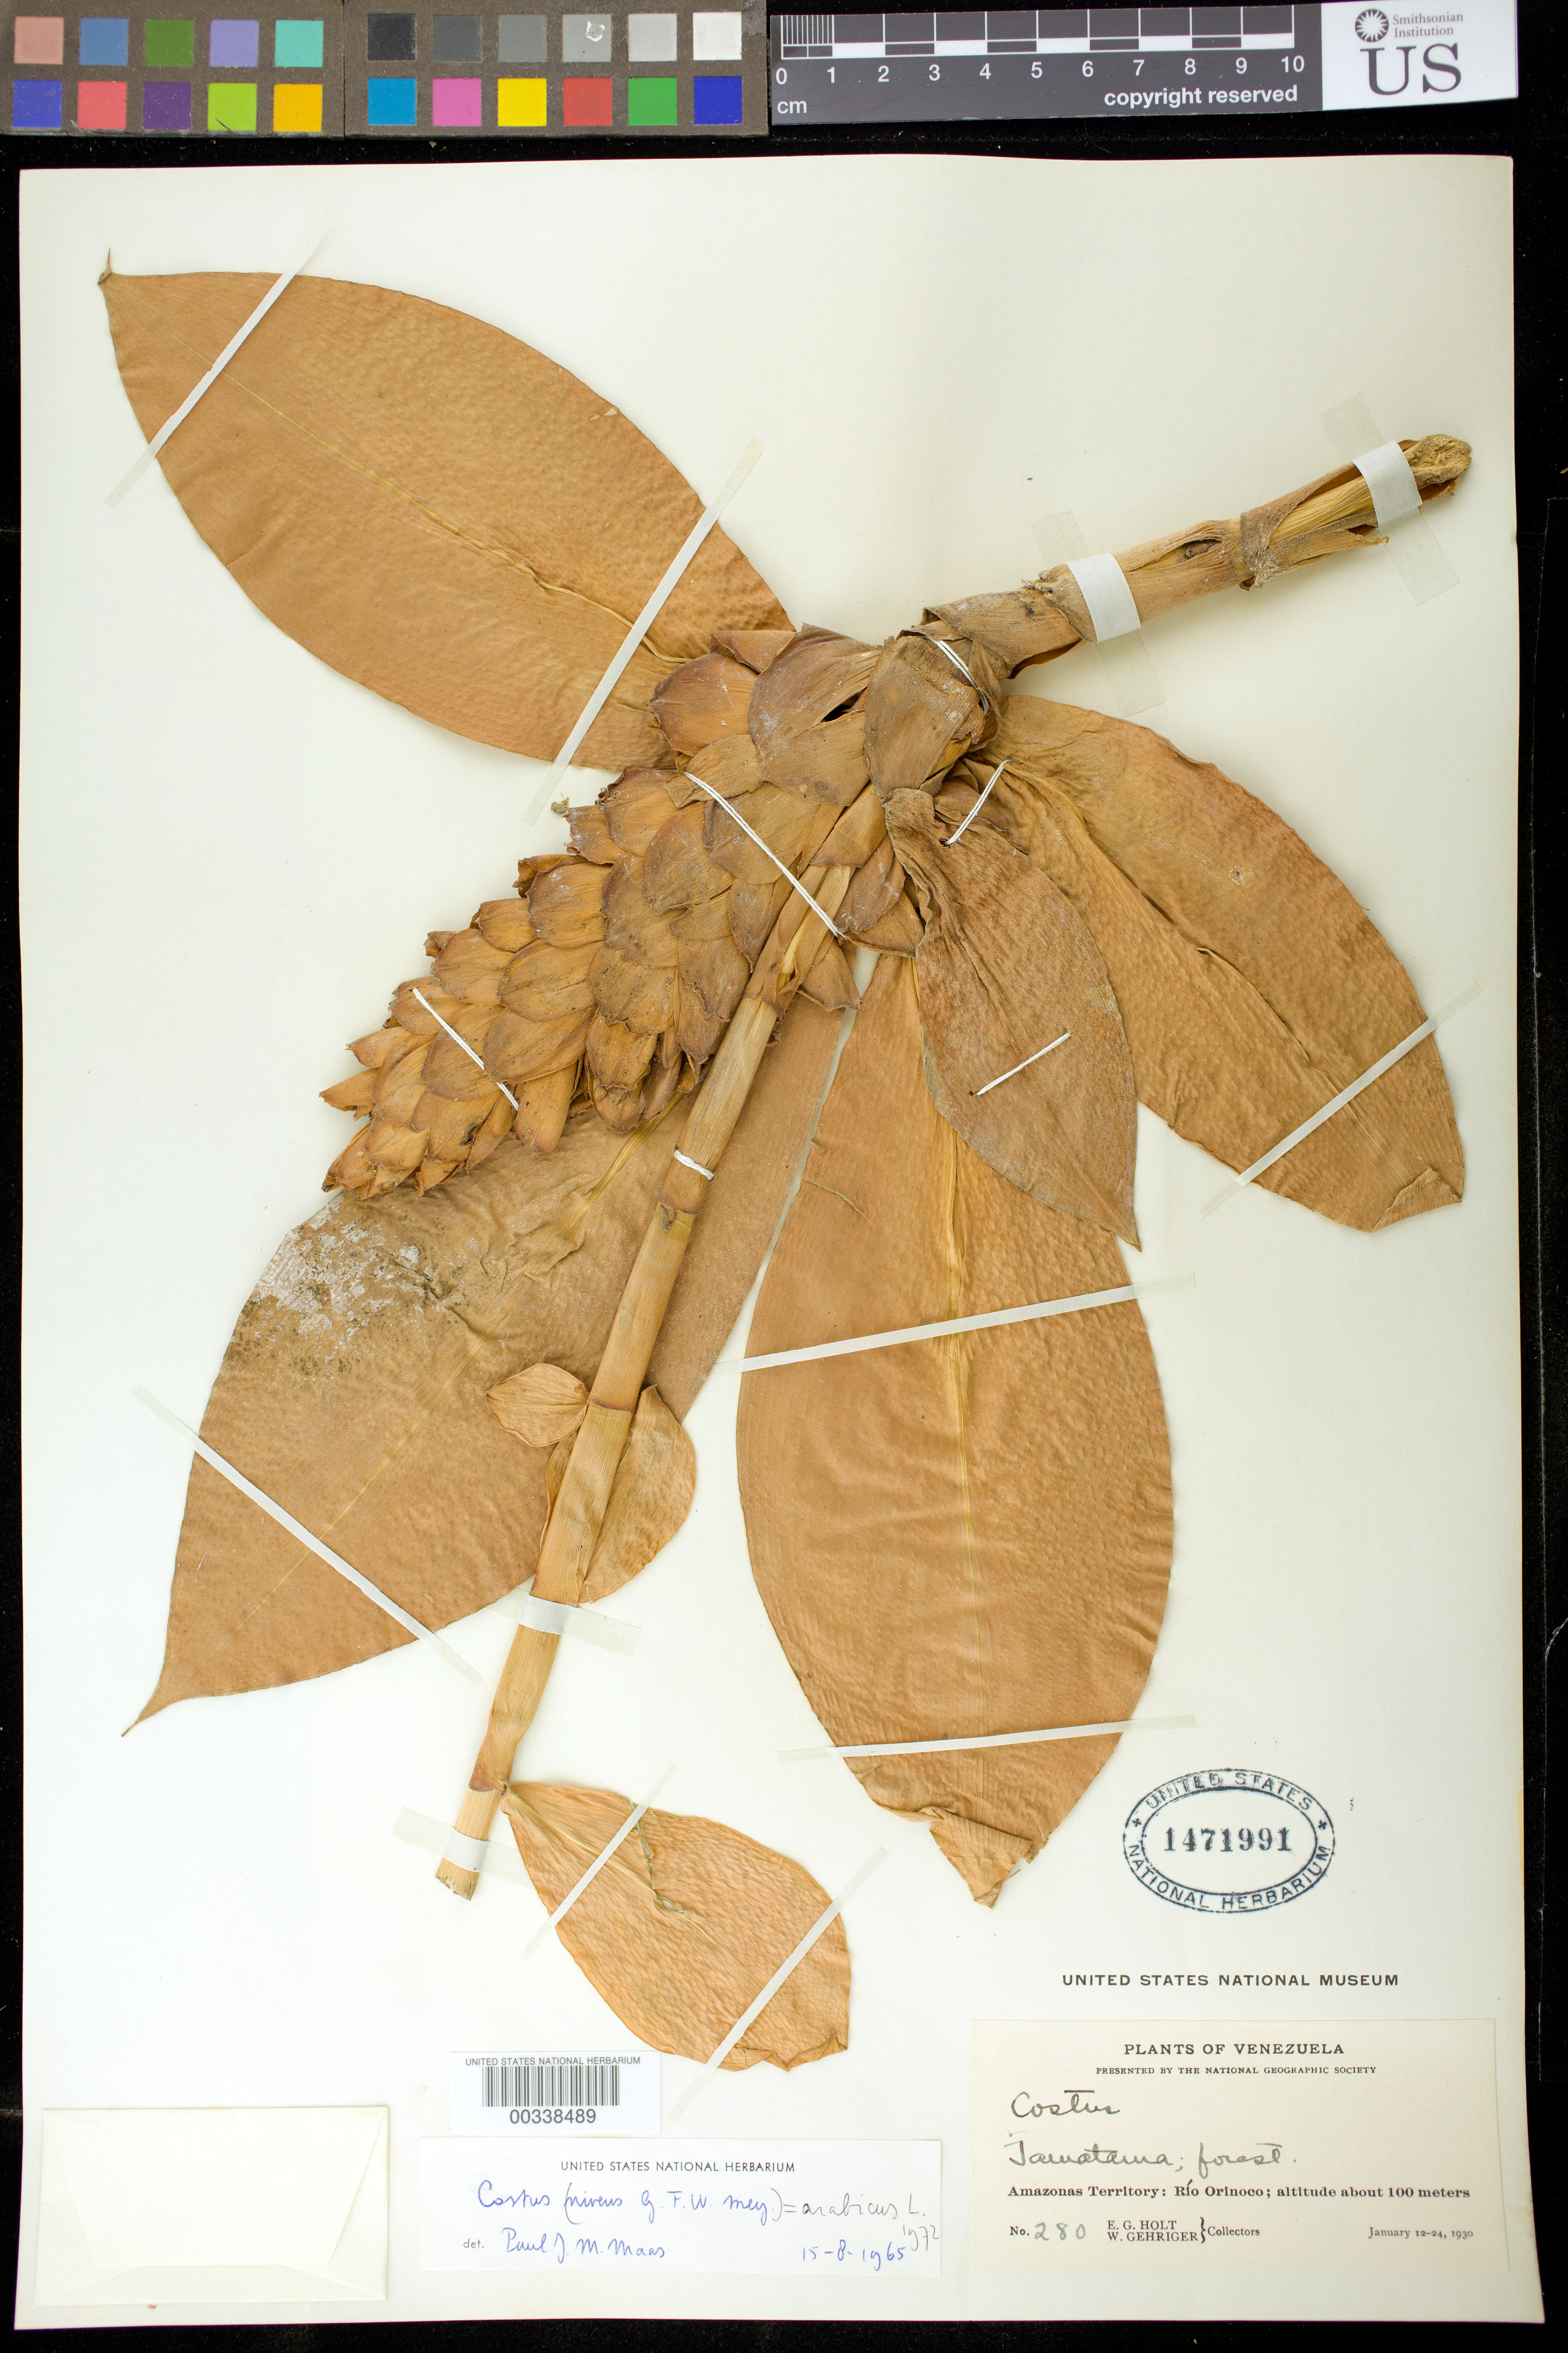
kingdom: Plantae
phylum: Tracheophyta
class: Liliopsida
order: Zingiberales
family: Costaceae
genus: Costus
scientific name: Costus arabicus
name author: L.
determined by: Maas, Paul J. M.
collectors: E. Holt & W. Gehriger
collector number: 280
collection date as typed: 12 Jan 1930 to 24 Jan 1930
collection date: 1930-01-12/1930-01-24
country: Venezuela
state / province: Amazonas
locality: Tamatama, rio orinoco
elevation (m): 100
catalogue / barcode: US 1471991